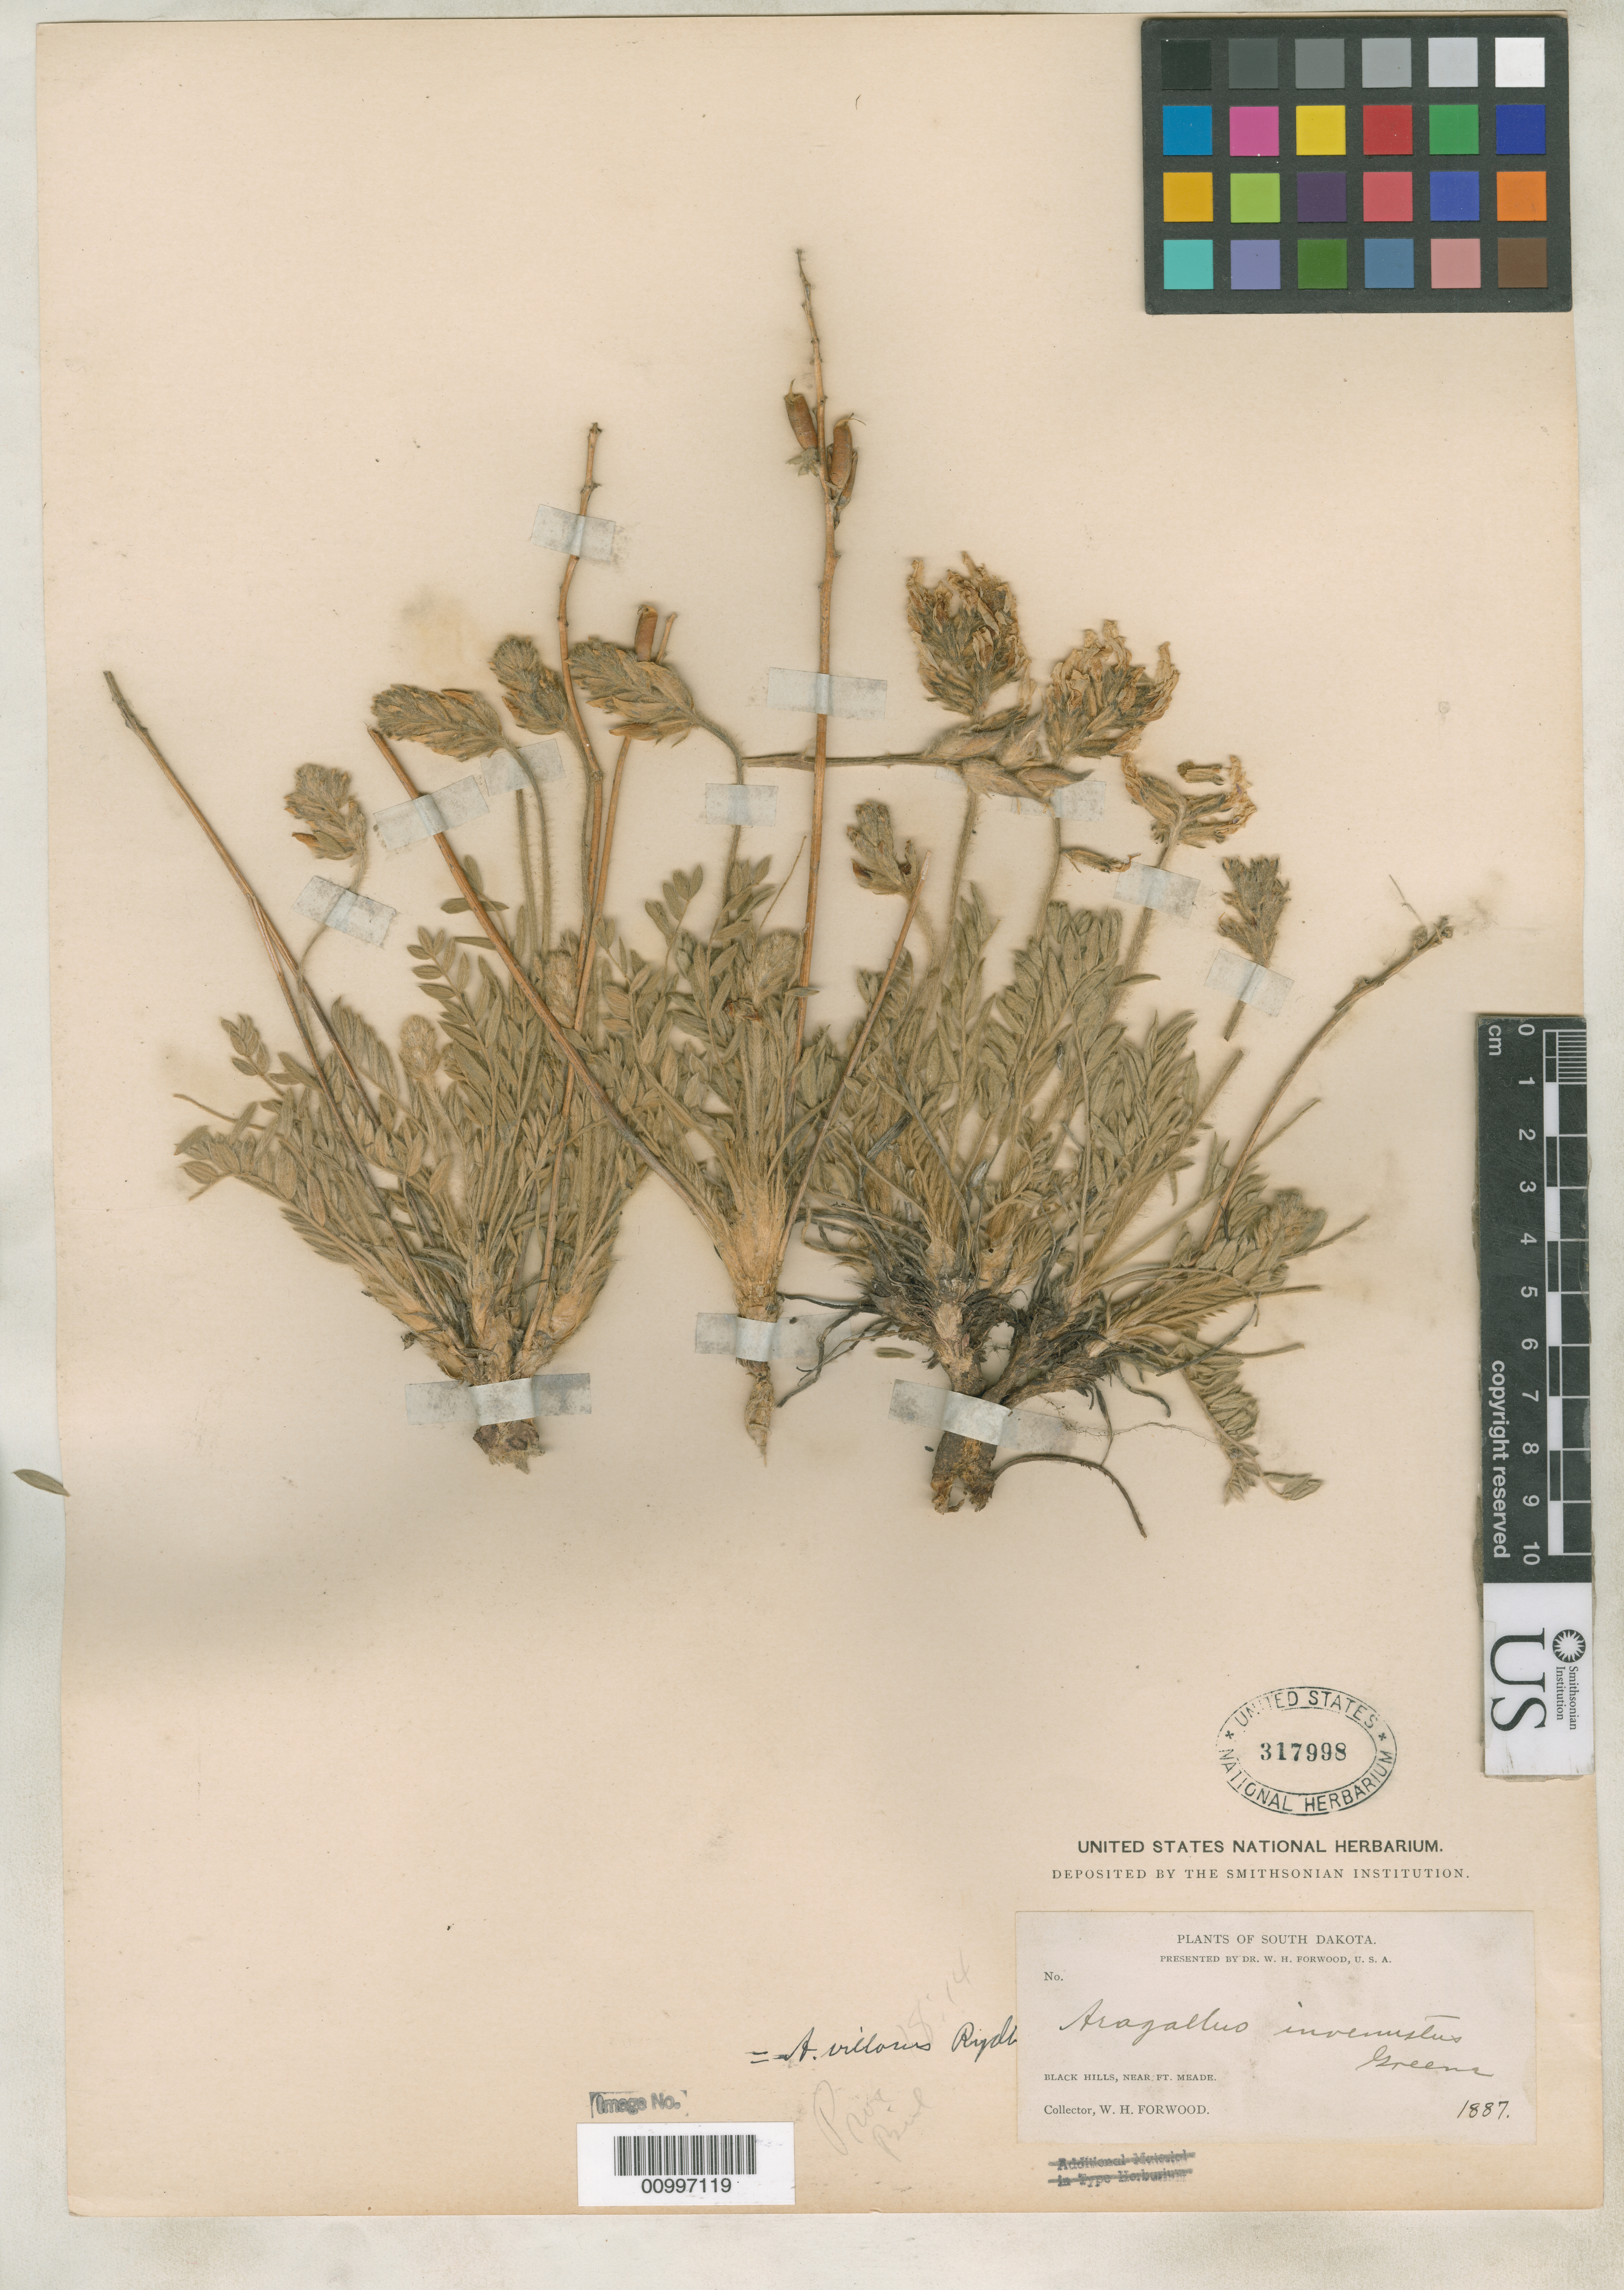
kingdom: Plantae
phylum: Tracheophyta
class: Magnoliopsida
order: Fabales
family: Fabaceae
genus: Aragallus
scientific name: Aragallus invenustus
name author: Greene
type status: Syntype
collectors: W. Forwood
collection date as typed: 1887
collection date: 1887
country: United States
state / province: South Dakota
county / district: Meade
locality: Black Hills, near Ft. Meade.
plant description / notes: This specimen lacks a date and collection number, but the protologue cites the types as 'Forwood in 1887'. Furthermore, the handwritting of the name seems to be that of Greene.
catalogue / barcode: US 317998